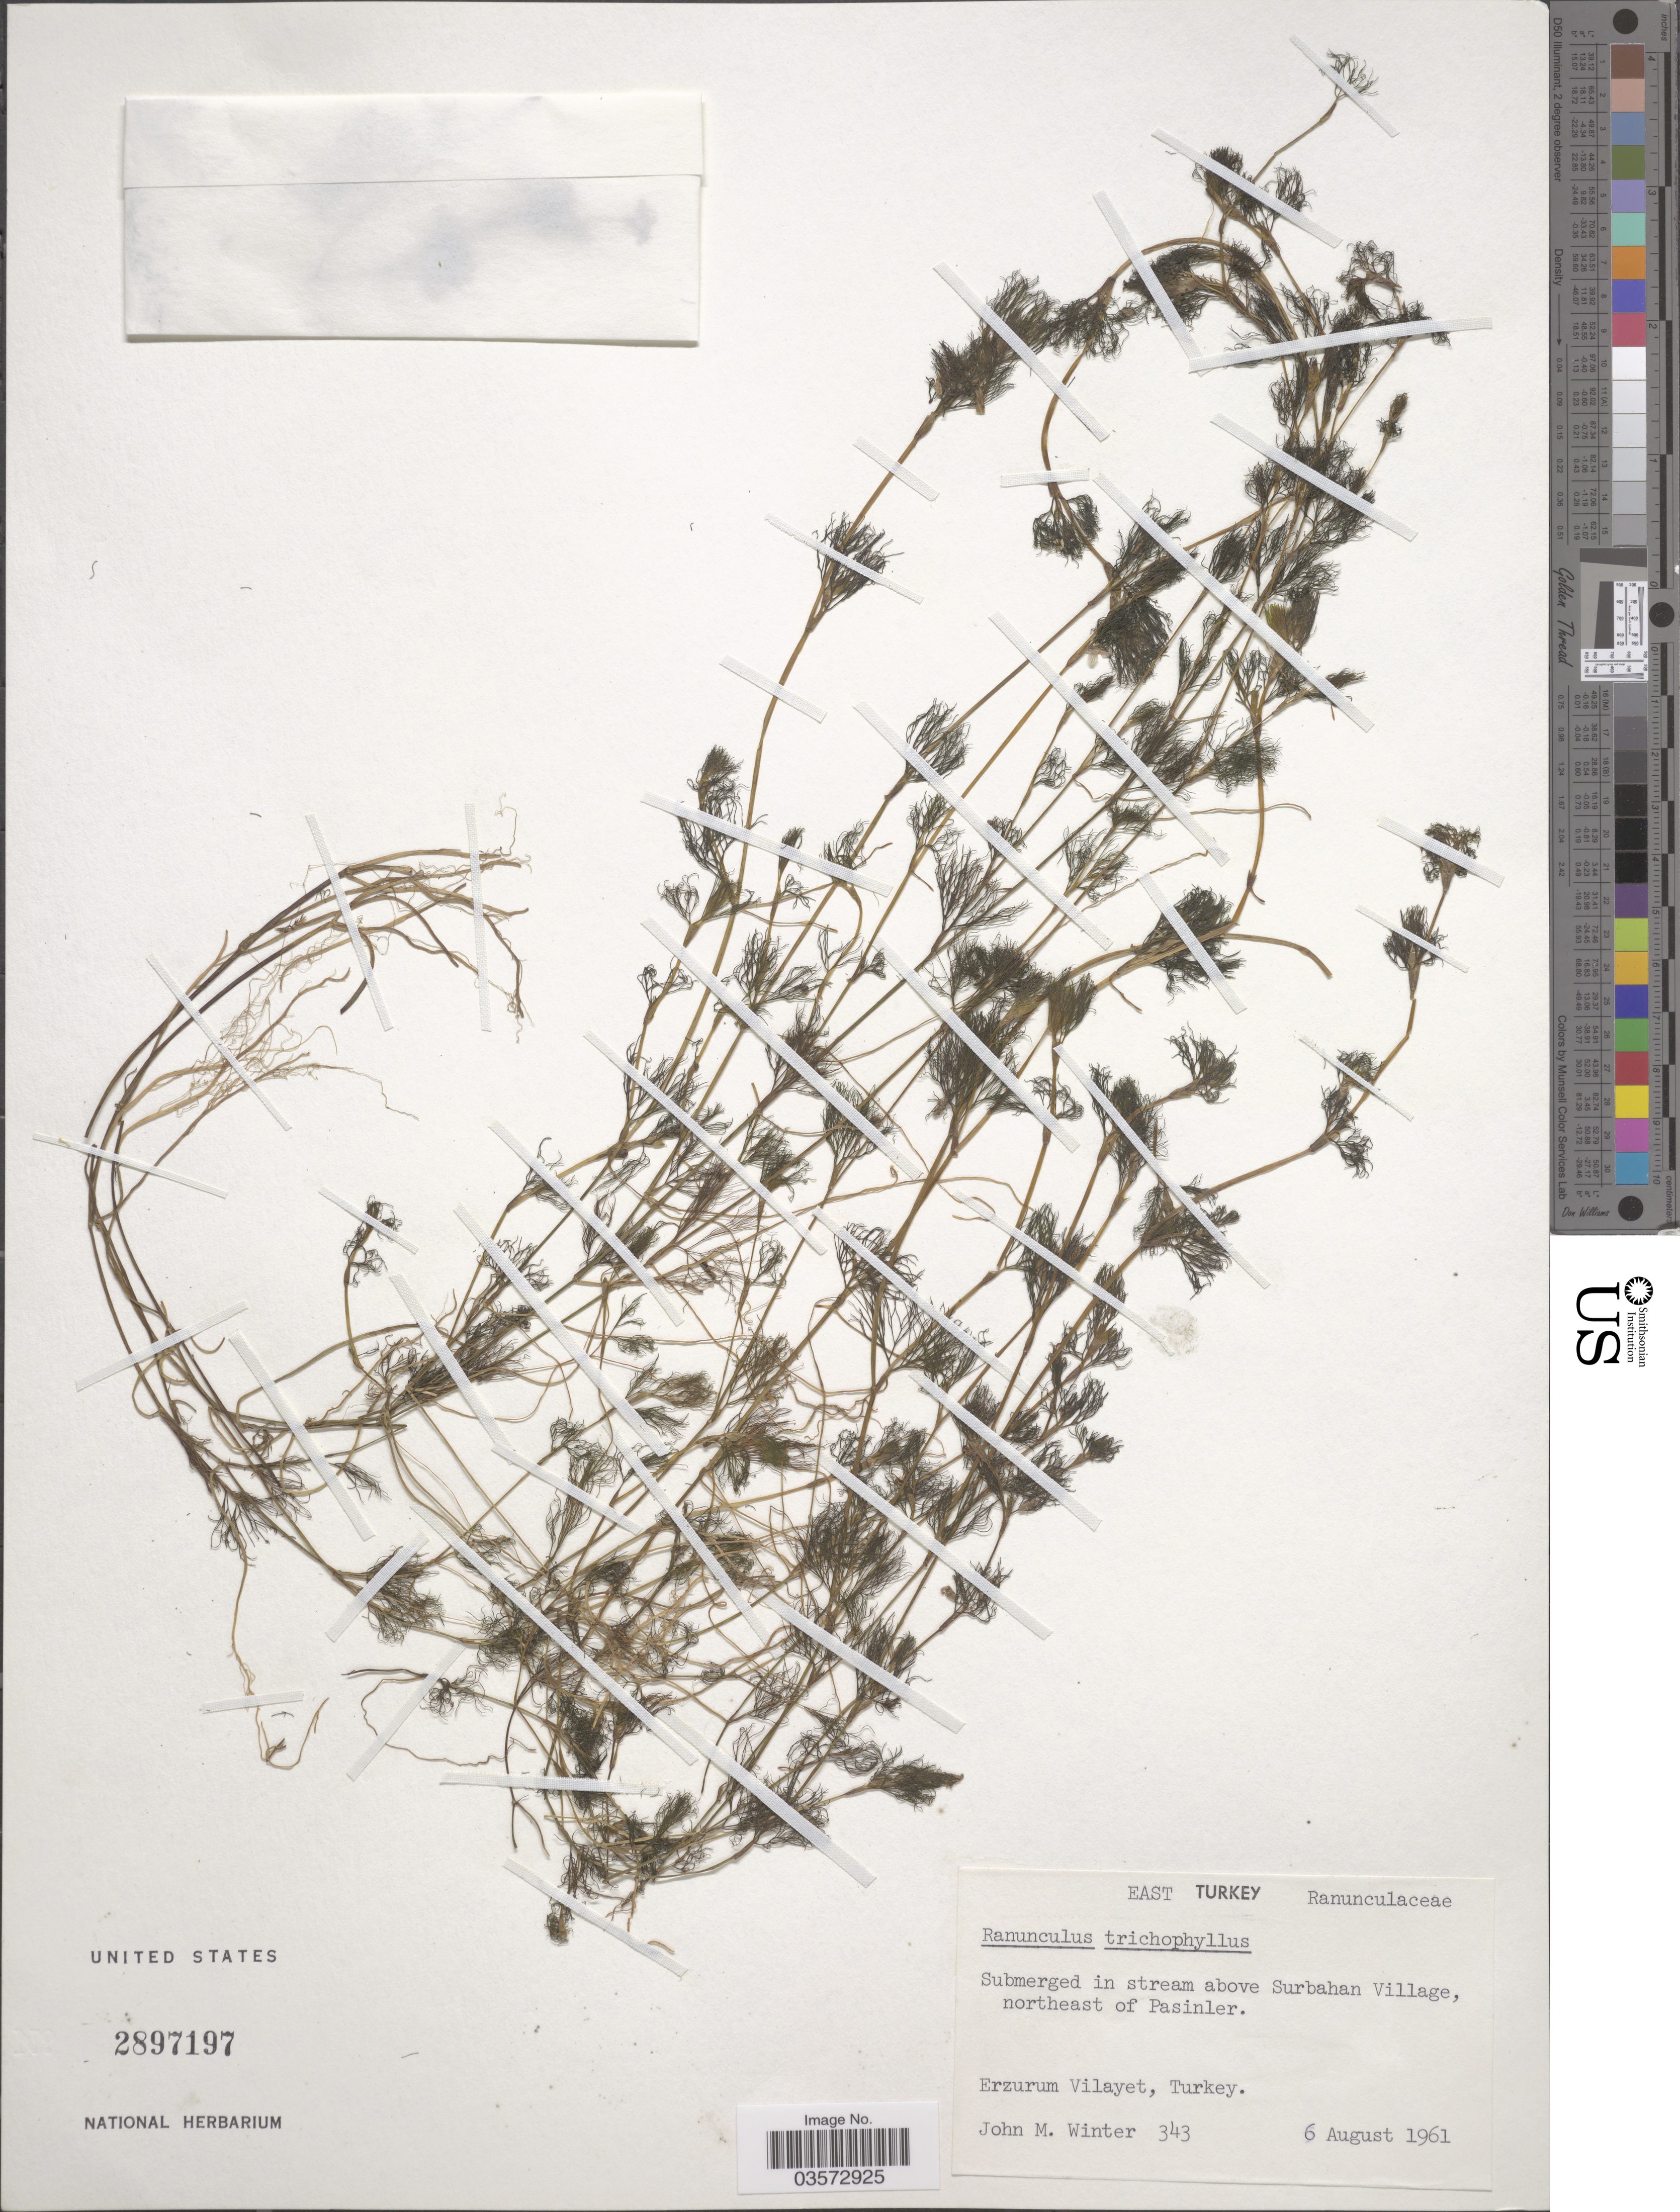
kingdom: Plantae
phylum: Tracheophyta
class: Magnoliopsida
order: Ranunculales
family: Ranunculaceae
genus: Ranunculus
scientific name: Ranunculus trichophyllus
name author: Chaix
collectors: J. M. Winter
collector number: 343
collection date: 1961-08-06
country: Turkey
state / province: Erzurum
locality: Submerged in stream above Surbahan Village, northeast of Pasinler. East Turkey. Erzurum Vilayet.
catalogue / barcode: US 2897197